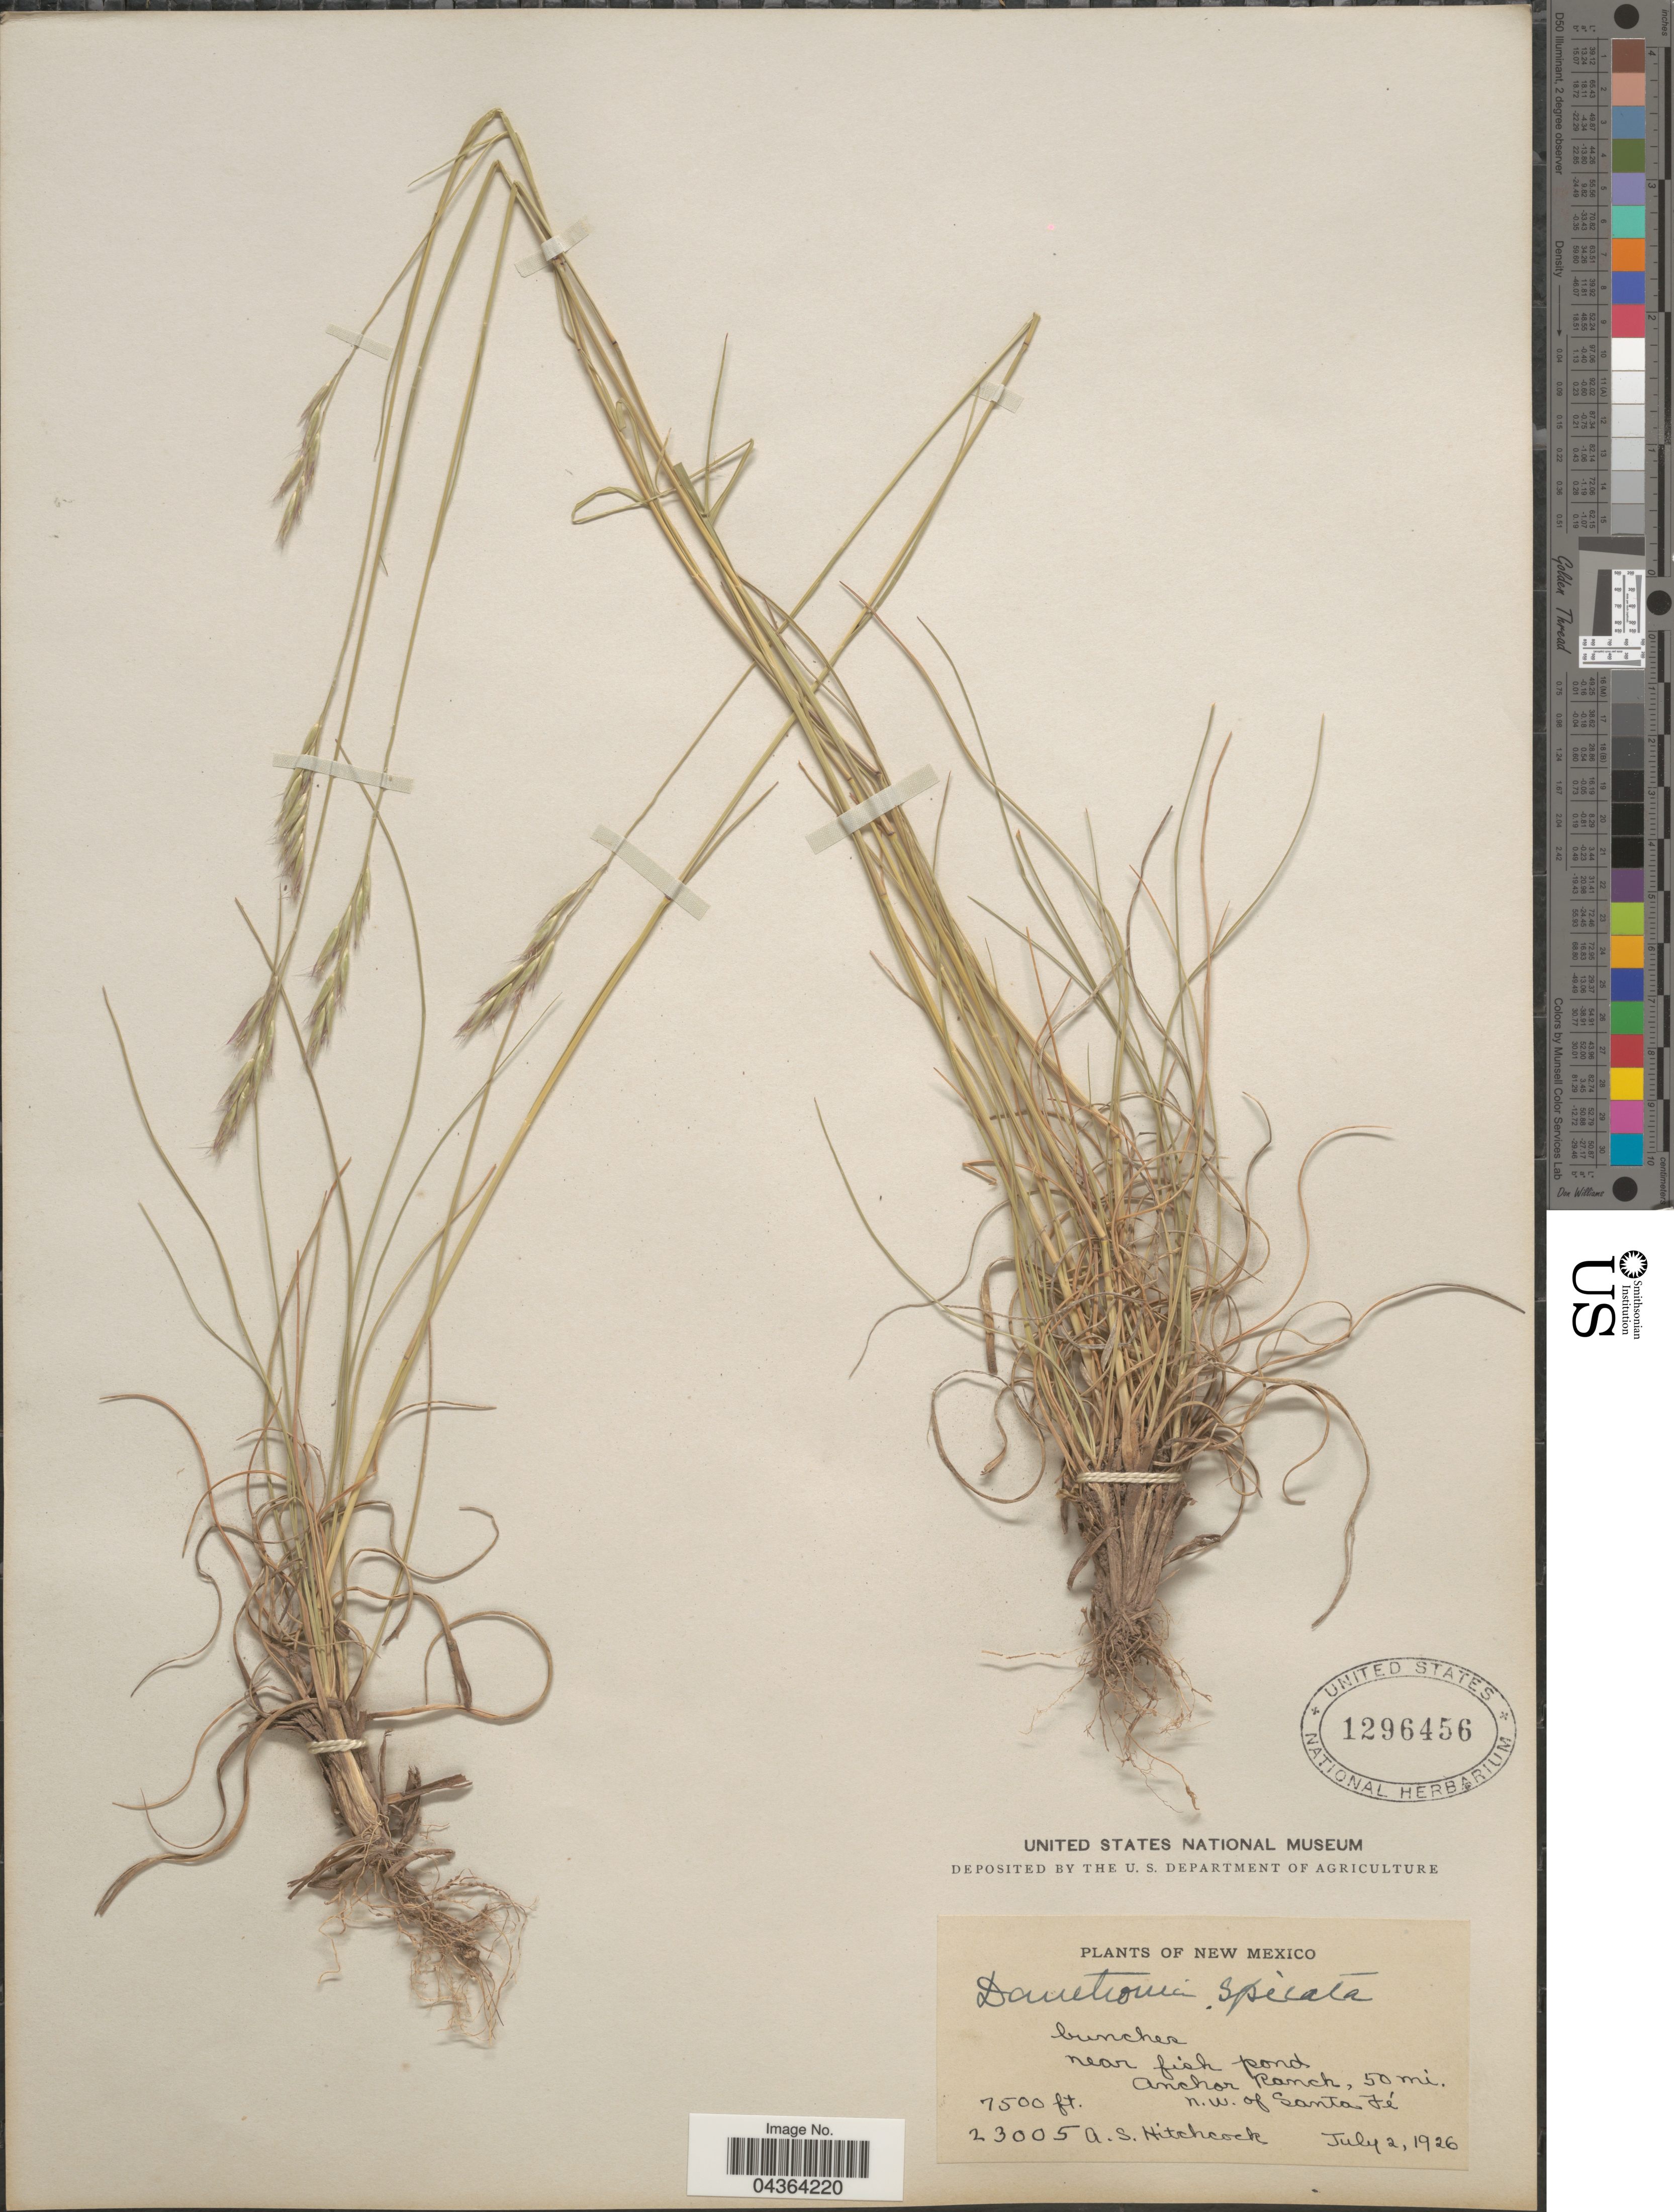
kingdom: Plantae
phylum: Tracheophyta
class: Liliopsida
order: Poales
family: Poaceae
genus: Danthonia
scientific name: Danthonia spicata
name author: (L.) P. Beauv. ex Roem. & Schult.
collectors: A. S. Hitchcock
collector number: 23005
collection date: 1926-07-02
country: United States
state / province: New Mexico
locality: Near fish pond. Anchor Ranch, 50 mi. N.W. of Santa Fé.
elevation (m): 2286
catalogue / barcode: US 1296456